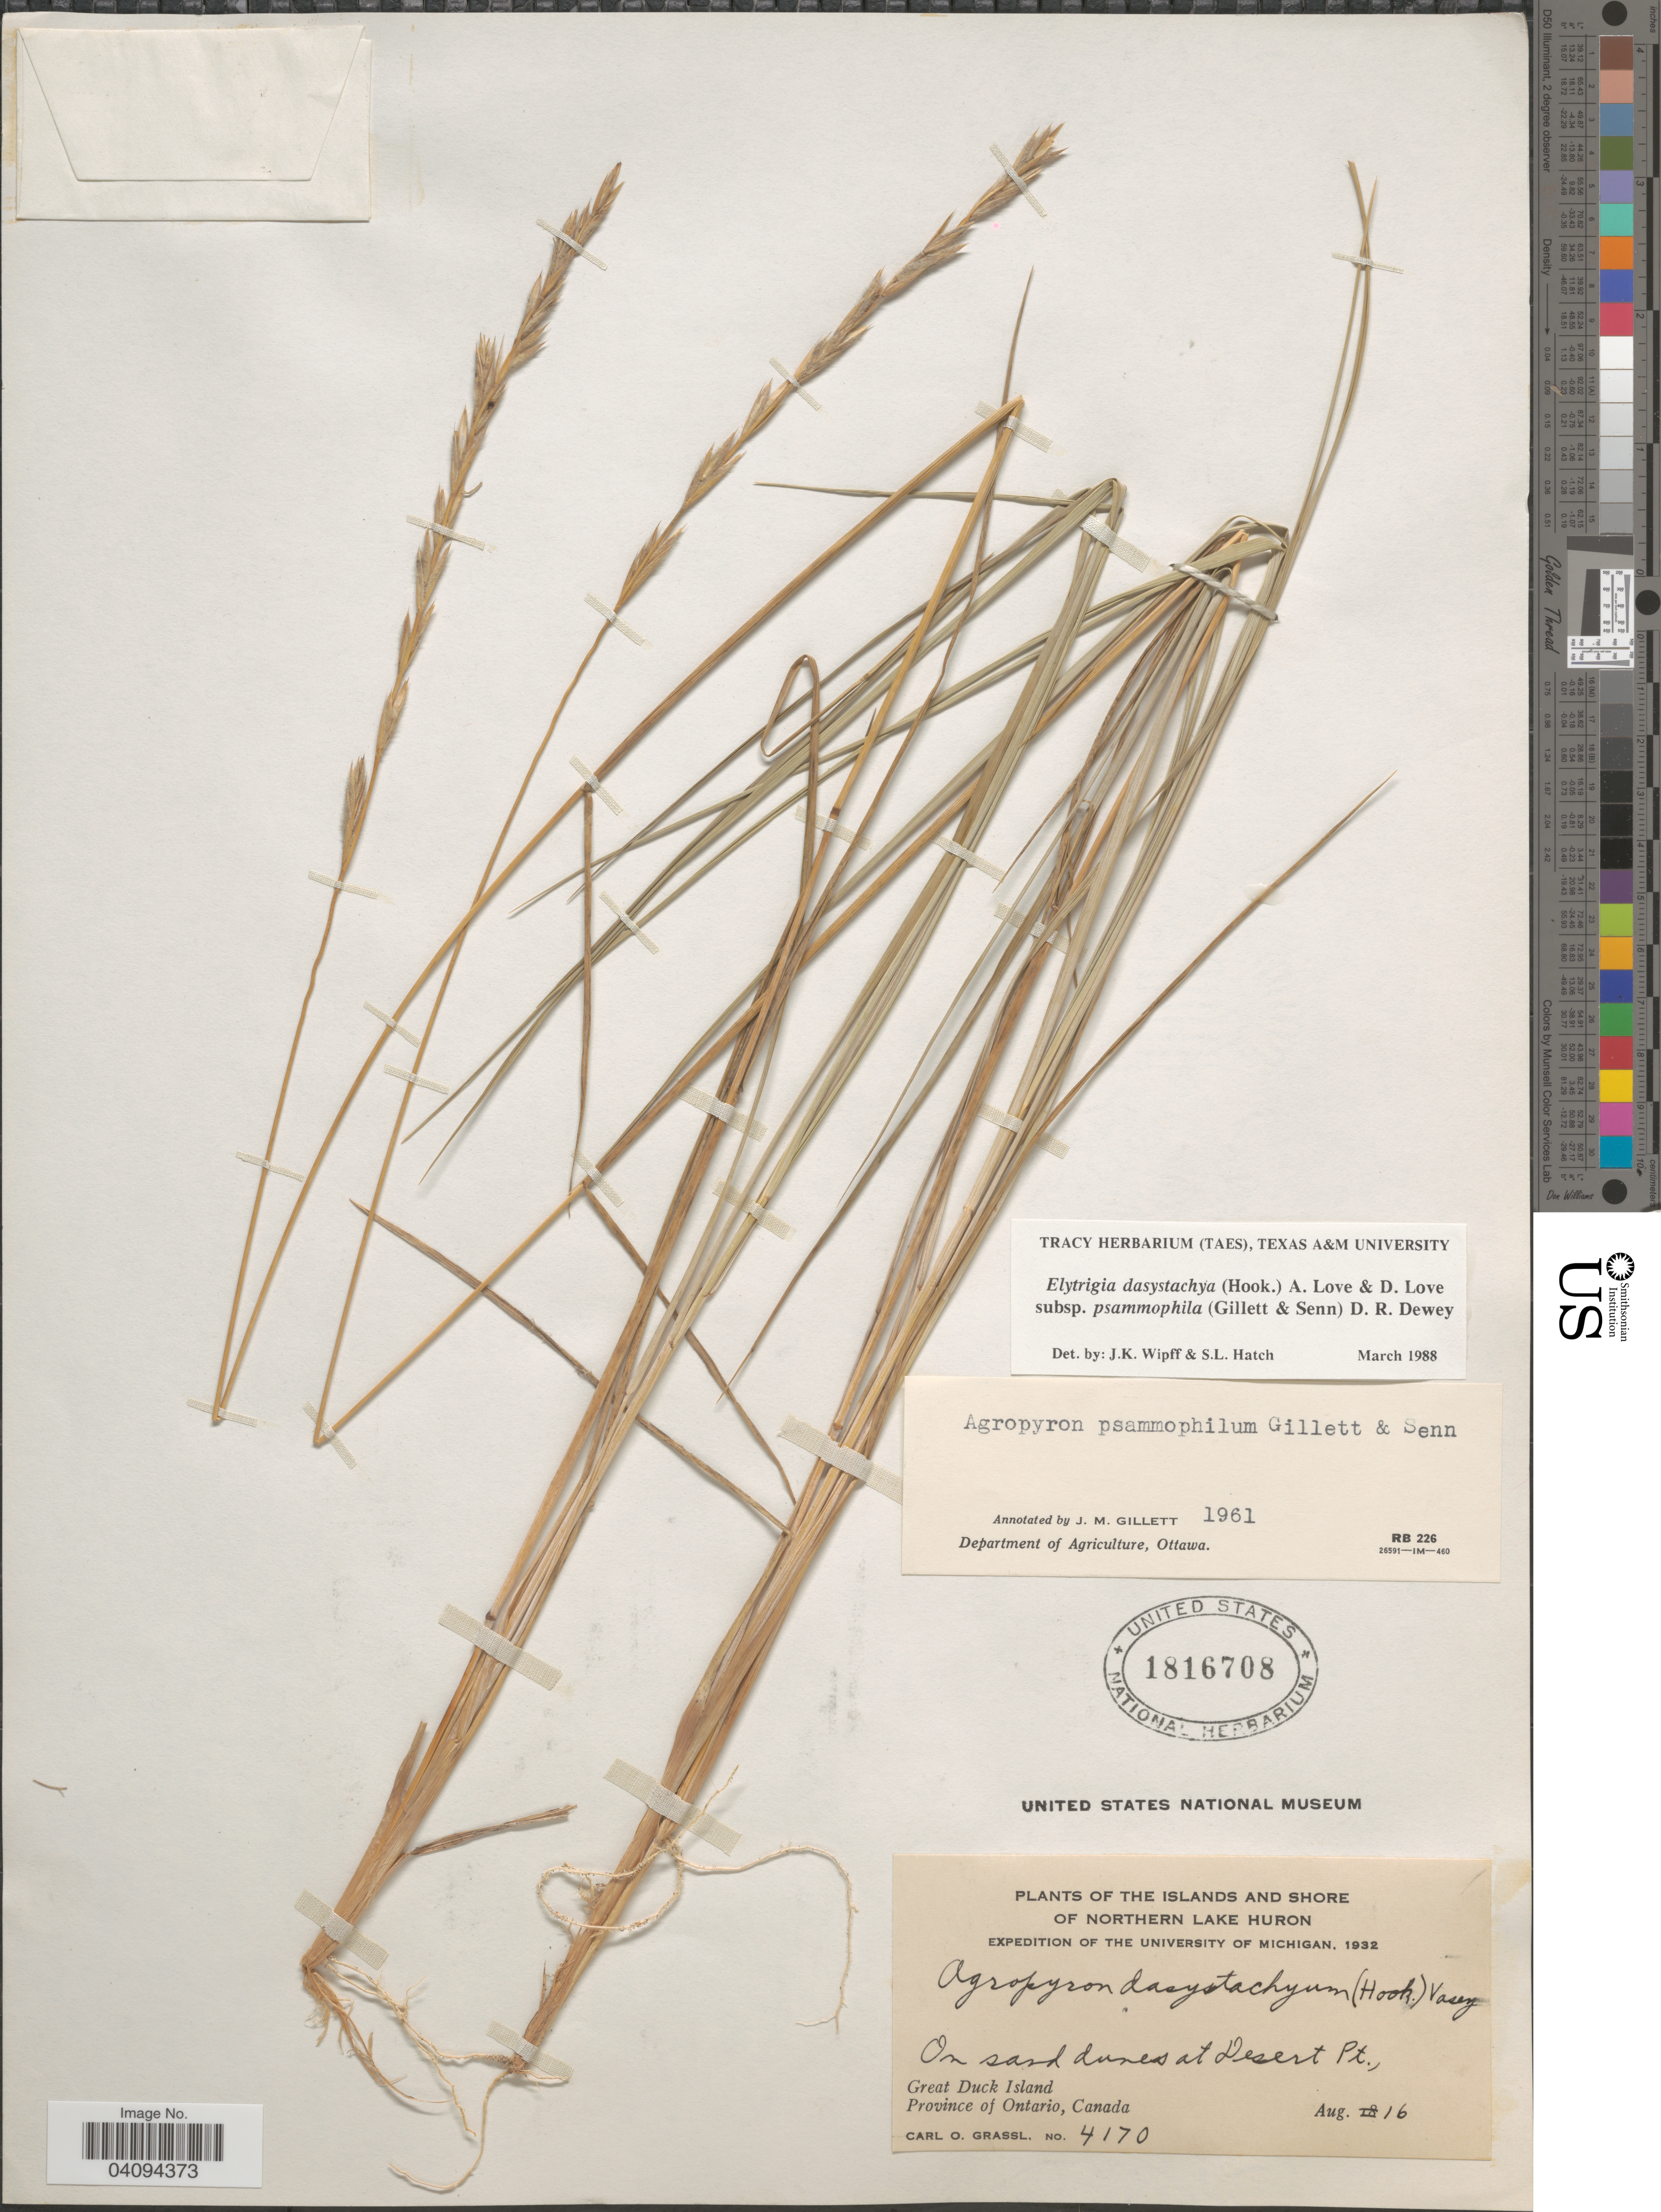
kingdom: Plantae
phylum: Tracheophyta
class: Liliopsida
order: Poales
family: Poaceae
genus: Elymus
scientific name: Elymus lanceolatus subsp. psammophilus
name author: (J.M. Gillett & H. Senn) Á. Löve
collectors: C. Grassl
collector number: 4170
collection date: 1932-08-16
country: Canada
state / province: Ontario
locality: The Islands and Shore of Northern Lake Huron. Expedition of the University of Michigan, 1932. On sand dunes at Desert Pt., Great Duck Island.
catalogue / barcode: US 1816708